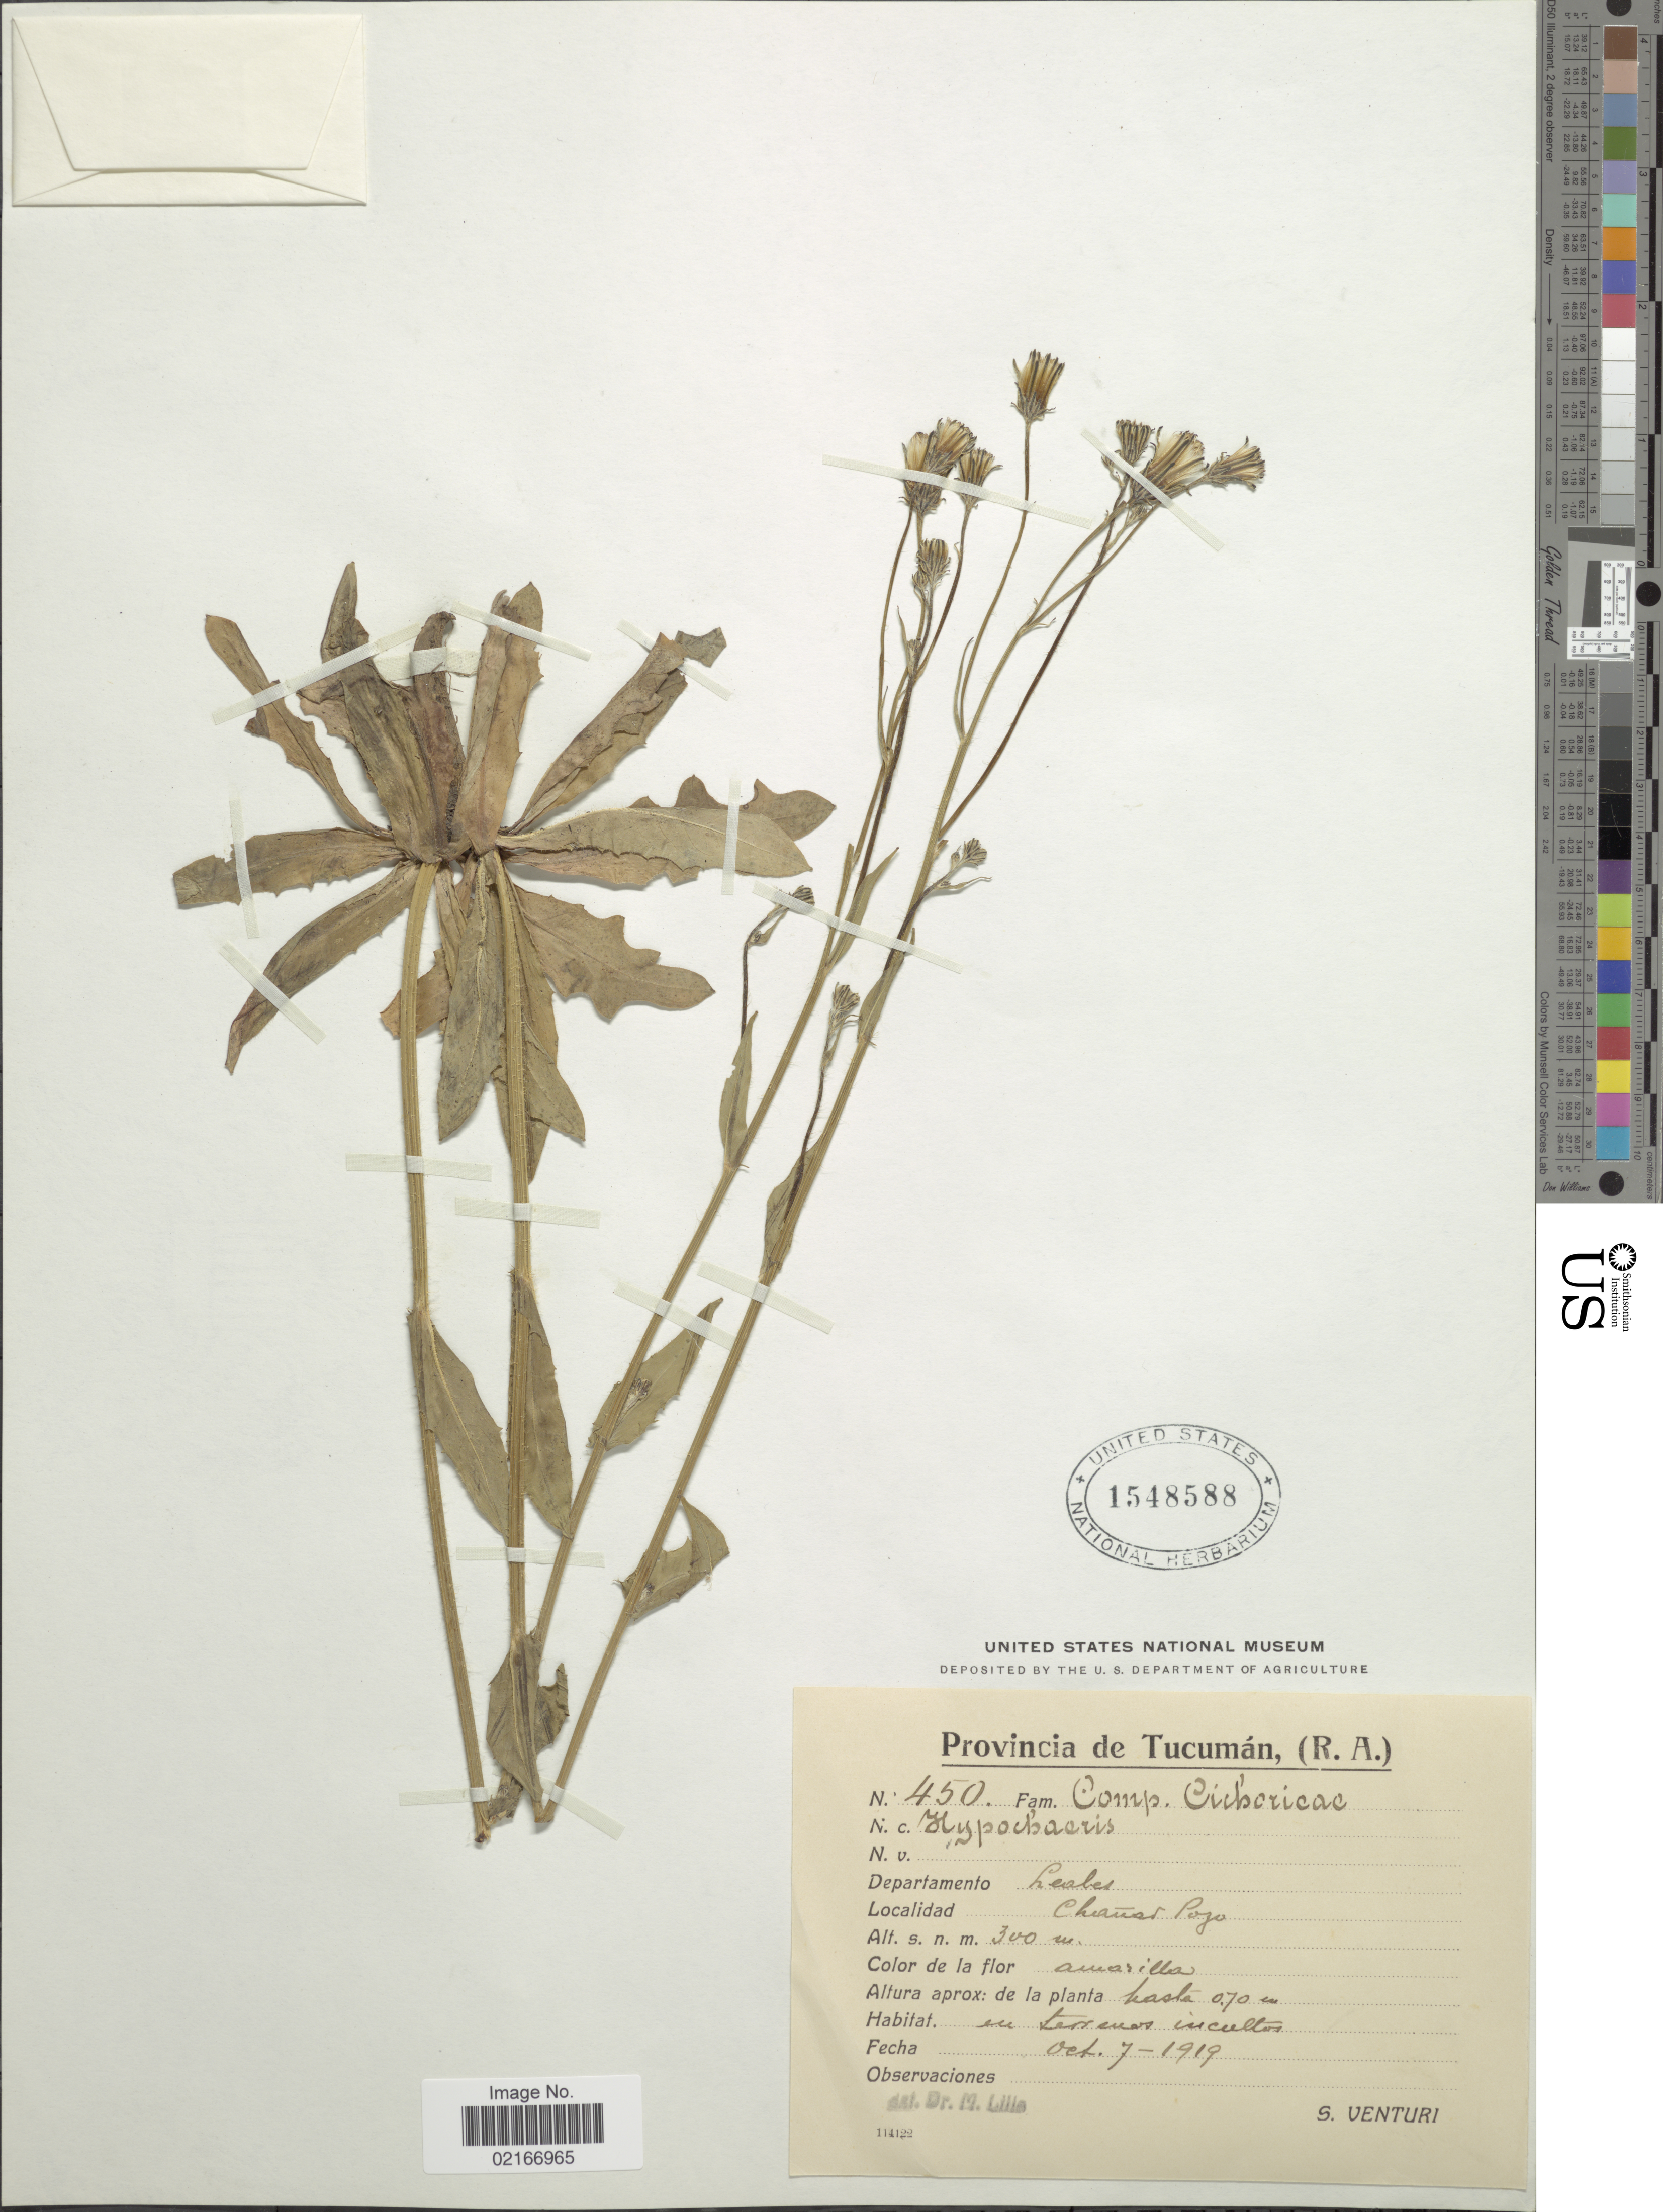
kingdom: Plantae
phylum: Tracheophyta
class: Magnoliopsida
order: Asterales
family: Asteraceae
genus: Hypochaeris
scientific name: Hypochaeris sp.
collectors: S. Venturi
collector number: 450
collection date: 1919-10-07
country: Argentina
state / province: Tucumán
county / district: Leales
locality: Chañar Pozo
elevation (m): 300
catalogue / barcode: US 1548588